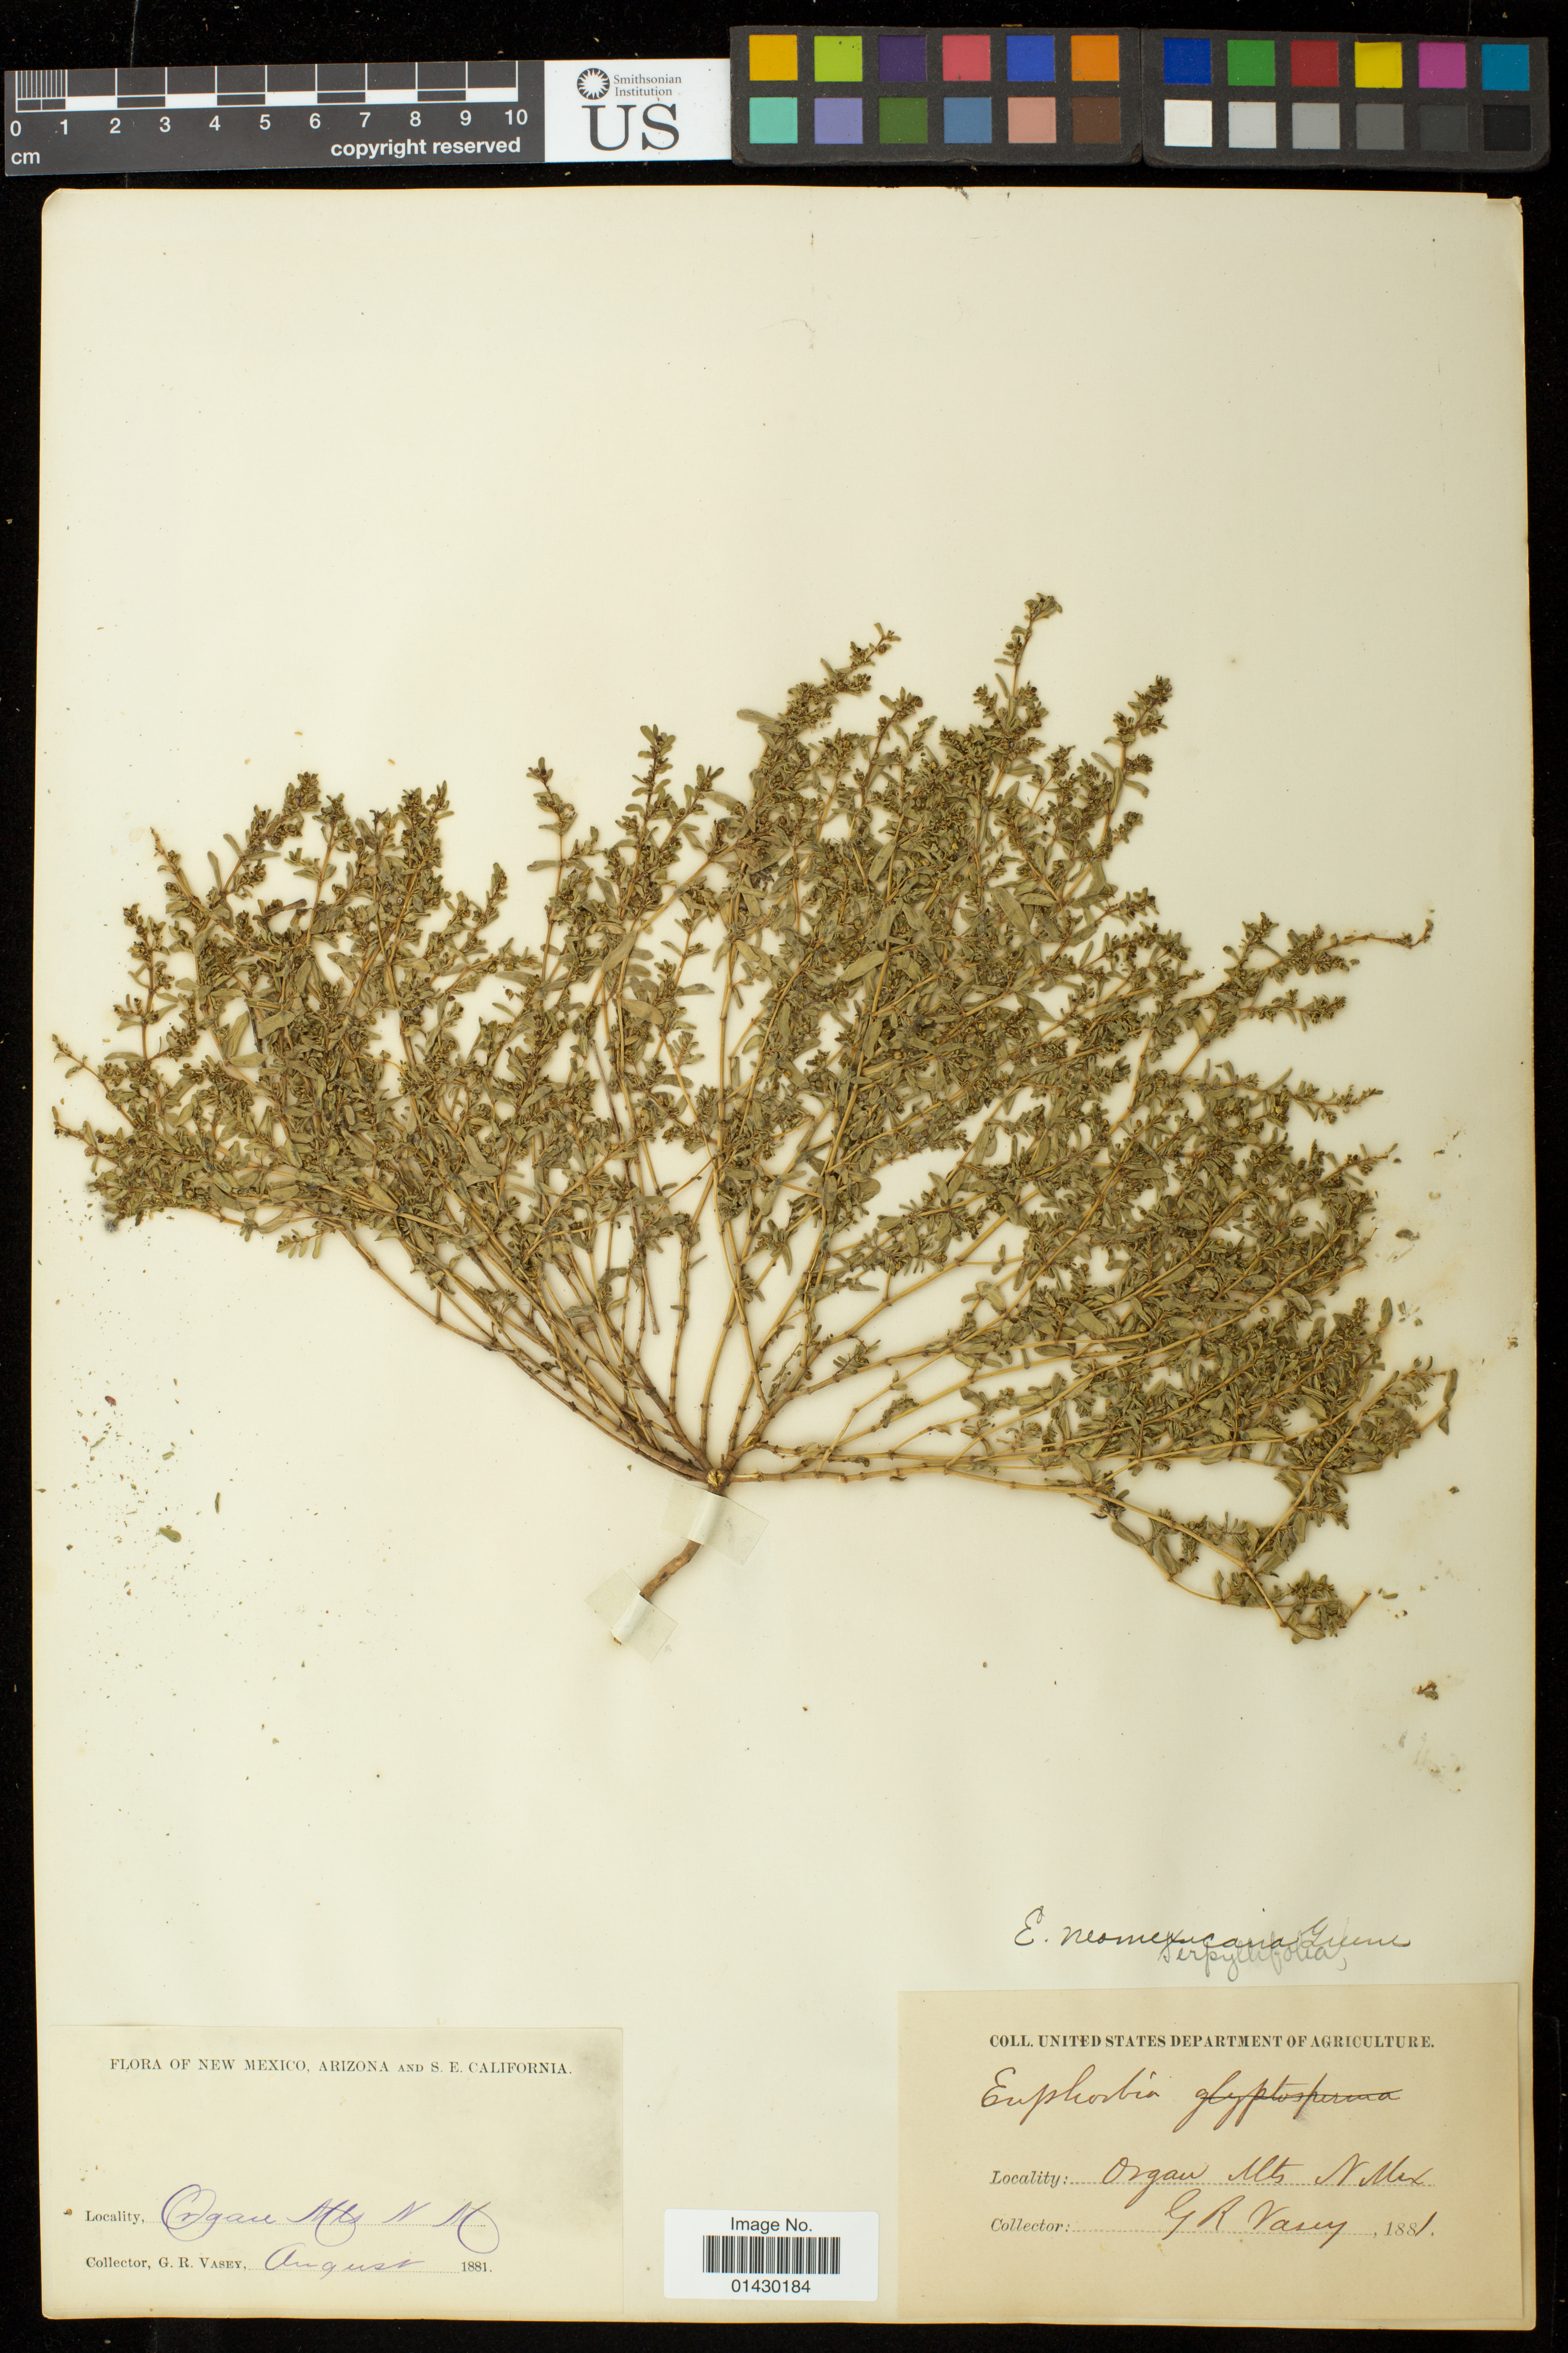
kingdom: Plantae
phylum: Tracheophyta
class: Magnoliopsida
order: Malpighiales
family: Euphorbiaceae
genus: Euphorbia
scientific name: Euphorbia serpillifolia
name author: Pers.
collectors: G. R. Vasey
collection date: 1881-08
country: United States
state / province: New Mexico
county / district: Dona Ana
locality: Organ Mts N Mex